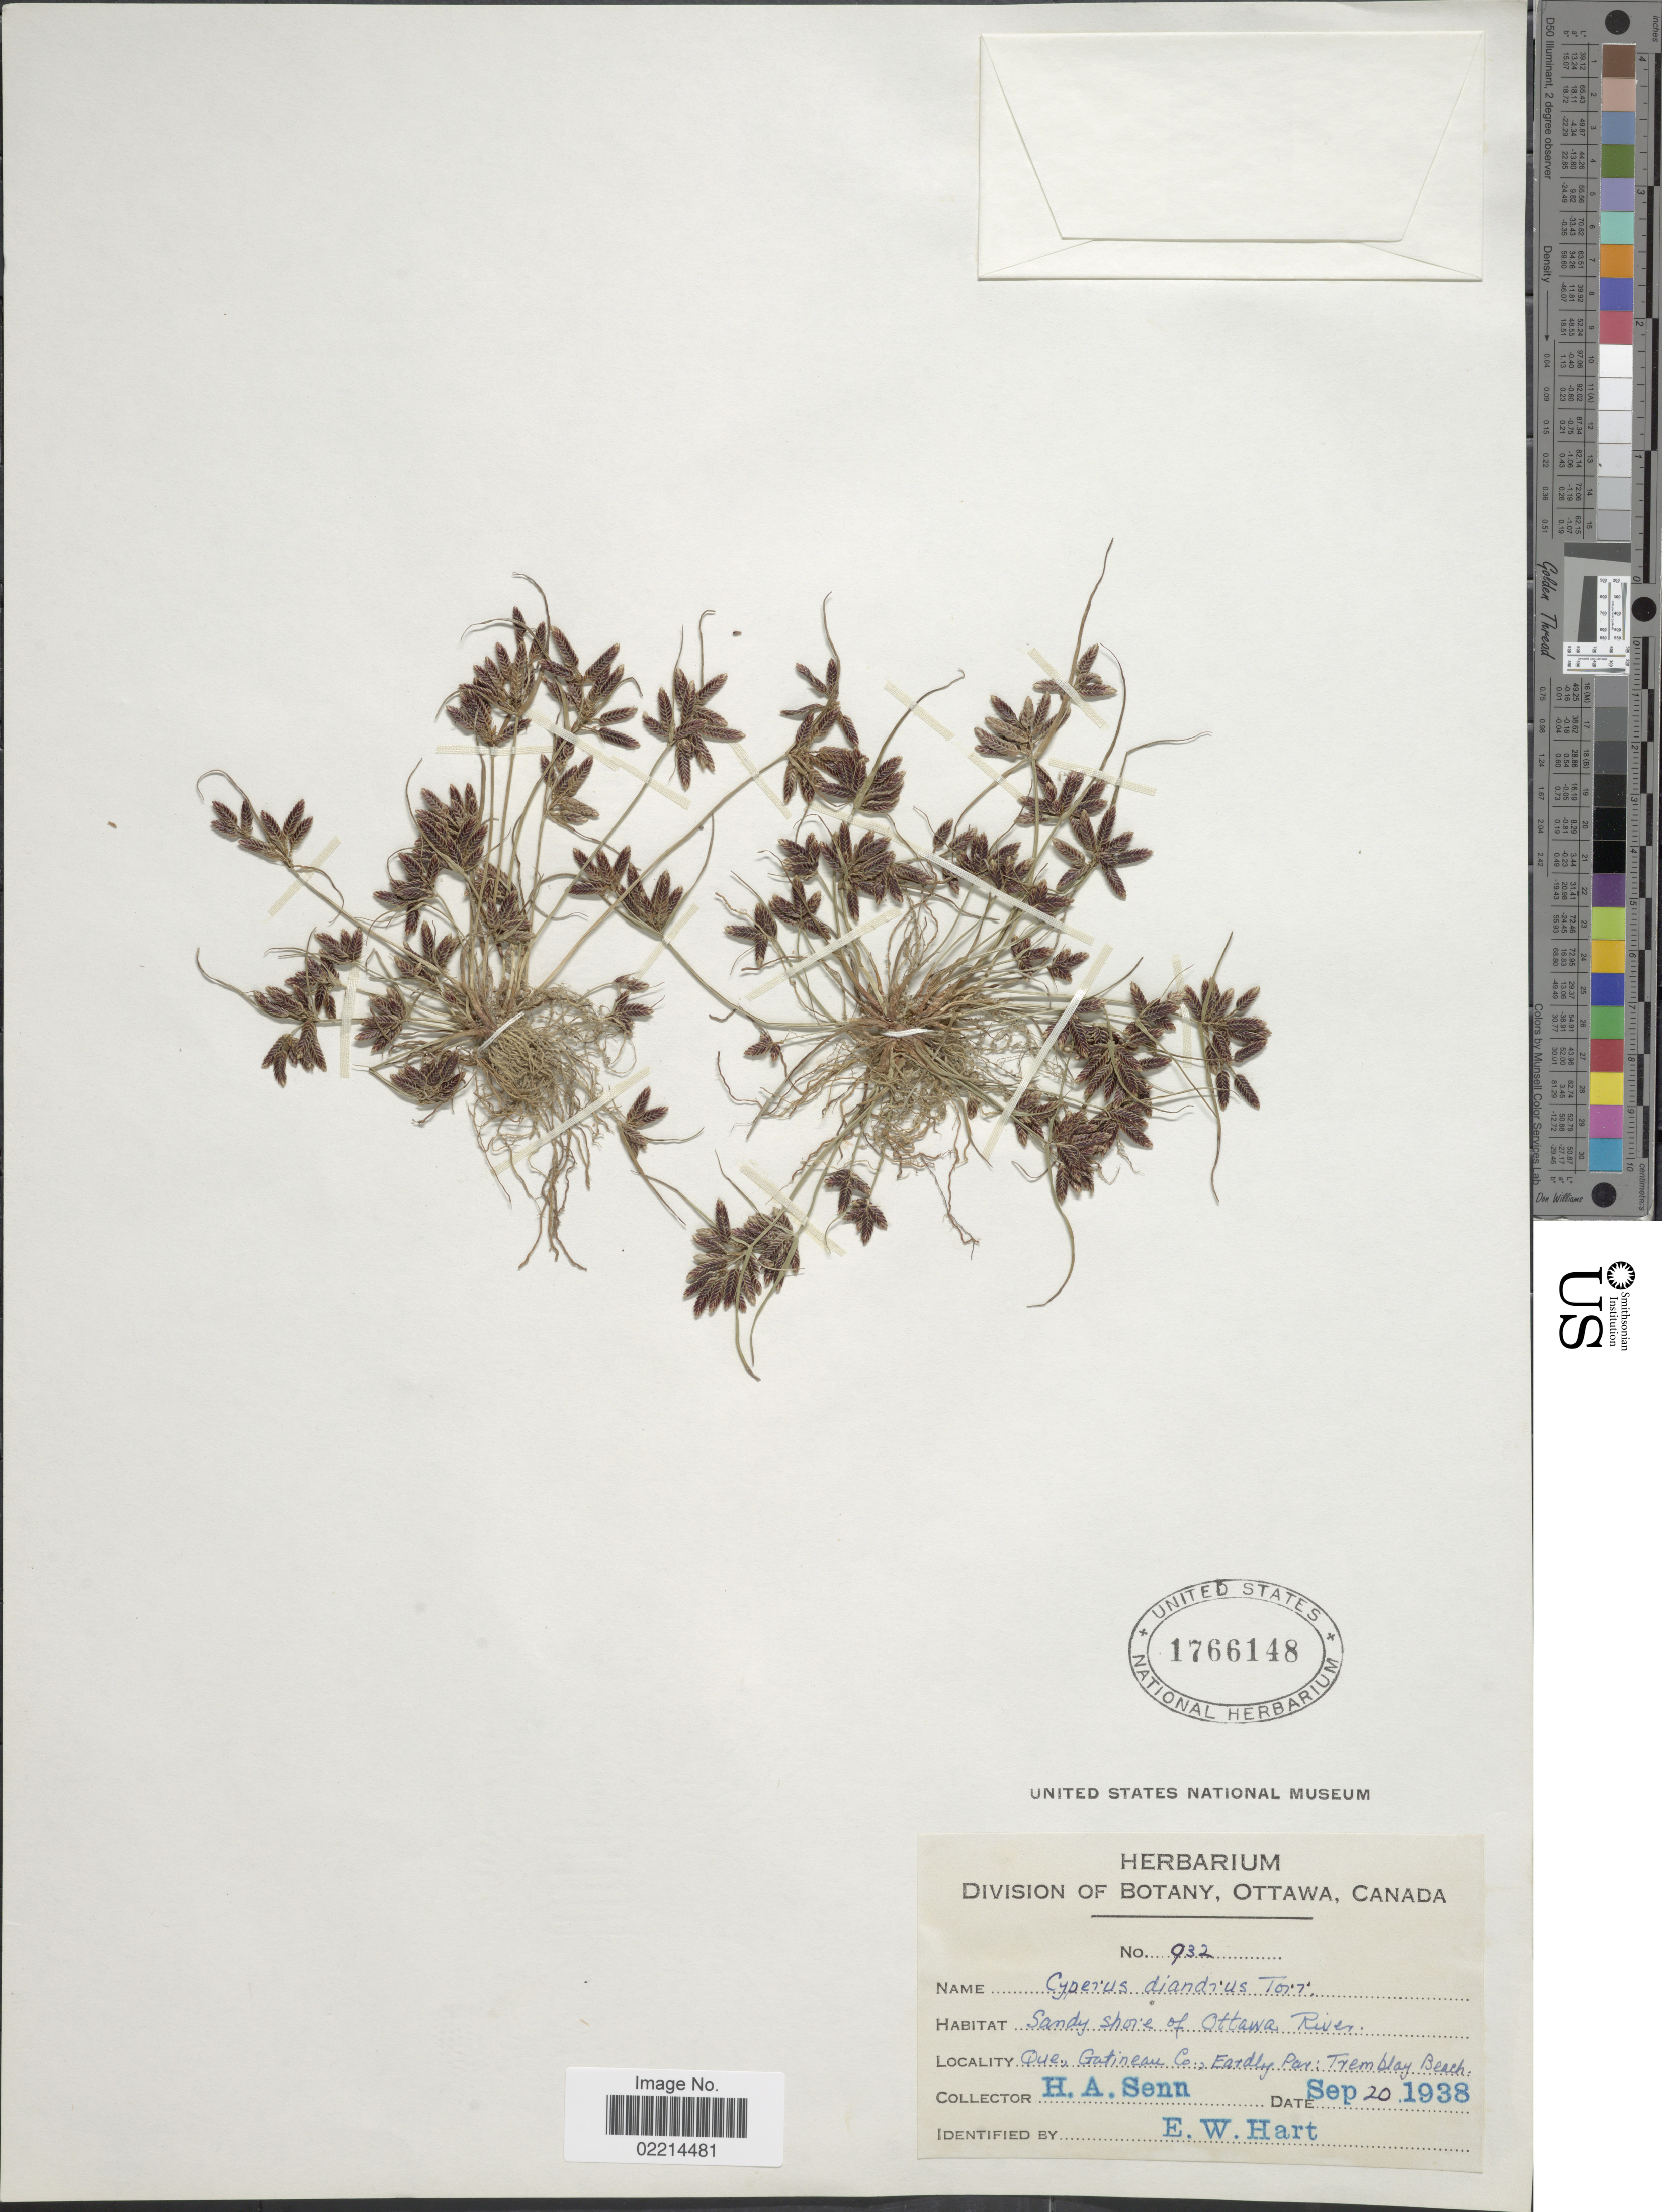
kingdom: Plantae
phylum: Tracheophyta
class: Liliopsida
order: Poales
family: Cyperaceae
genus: Cyperus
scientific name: Cyperus diandrus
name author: Torr.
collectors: H. Senn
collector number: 932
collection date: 1938-09-20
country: Canada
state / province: Quebec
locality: Gatineau Co., Eardly Par: Tremblay Beach, sandy shore of Ottawa River.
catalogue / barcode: US 1766148